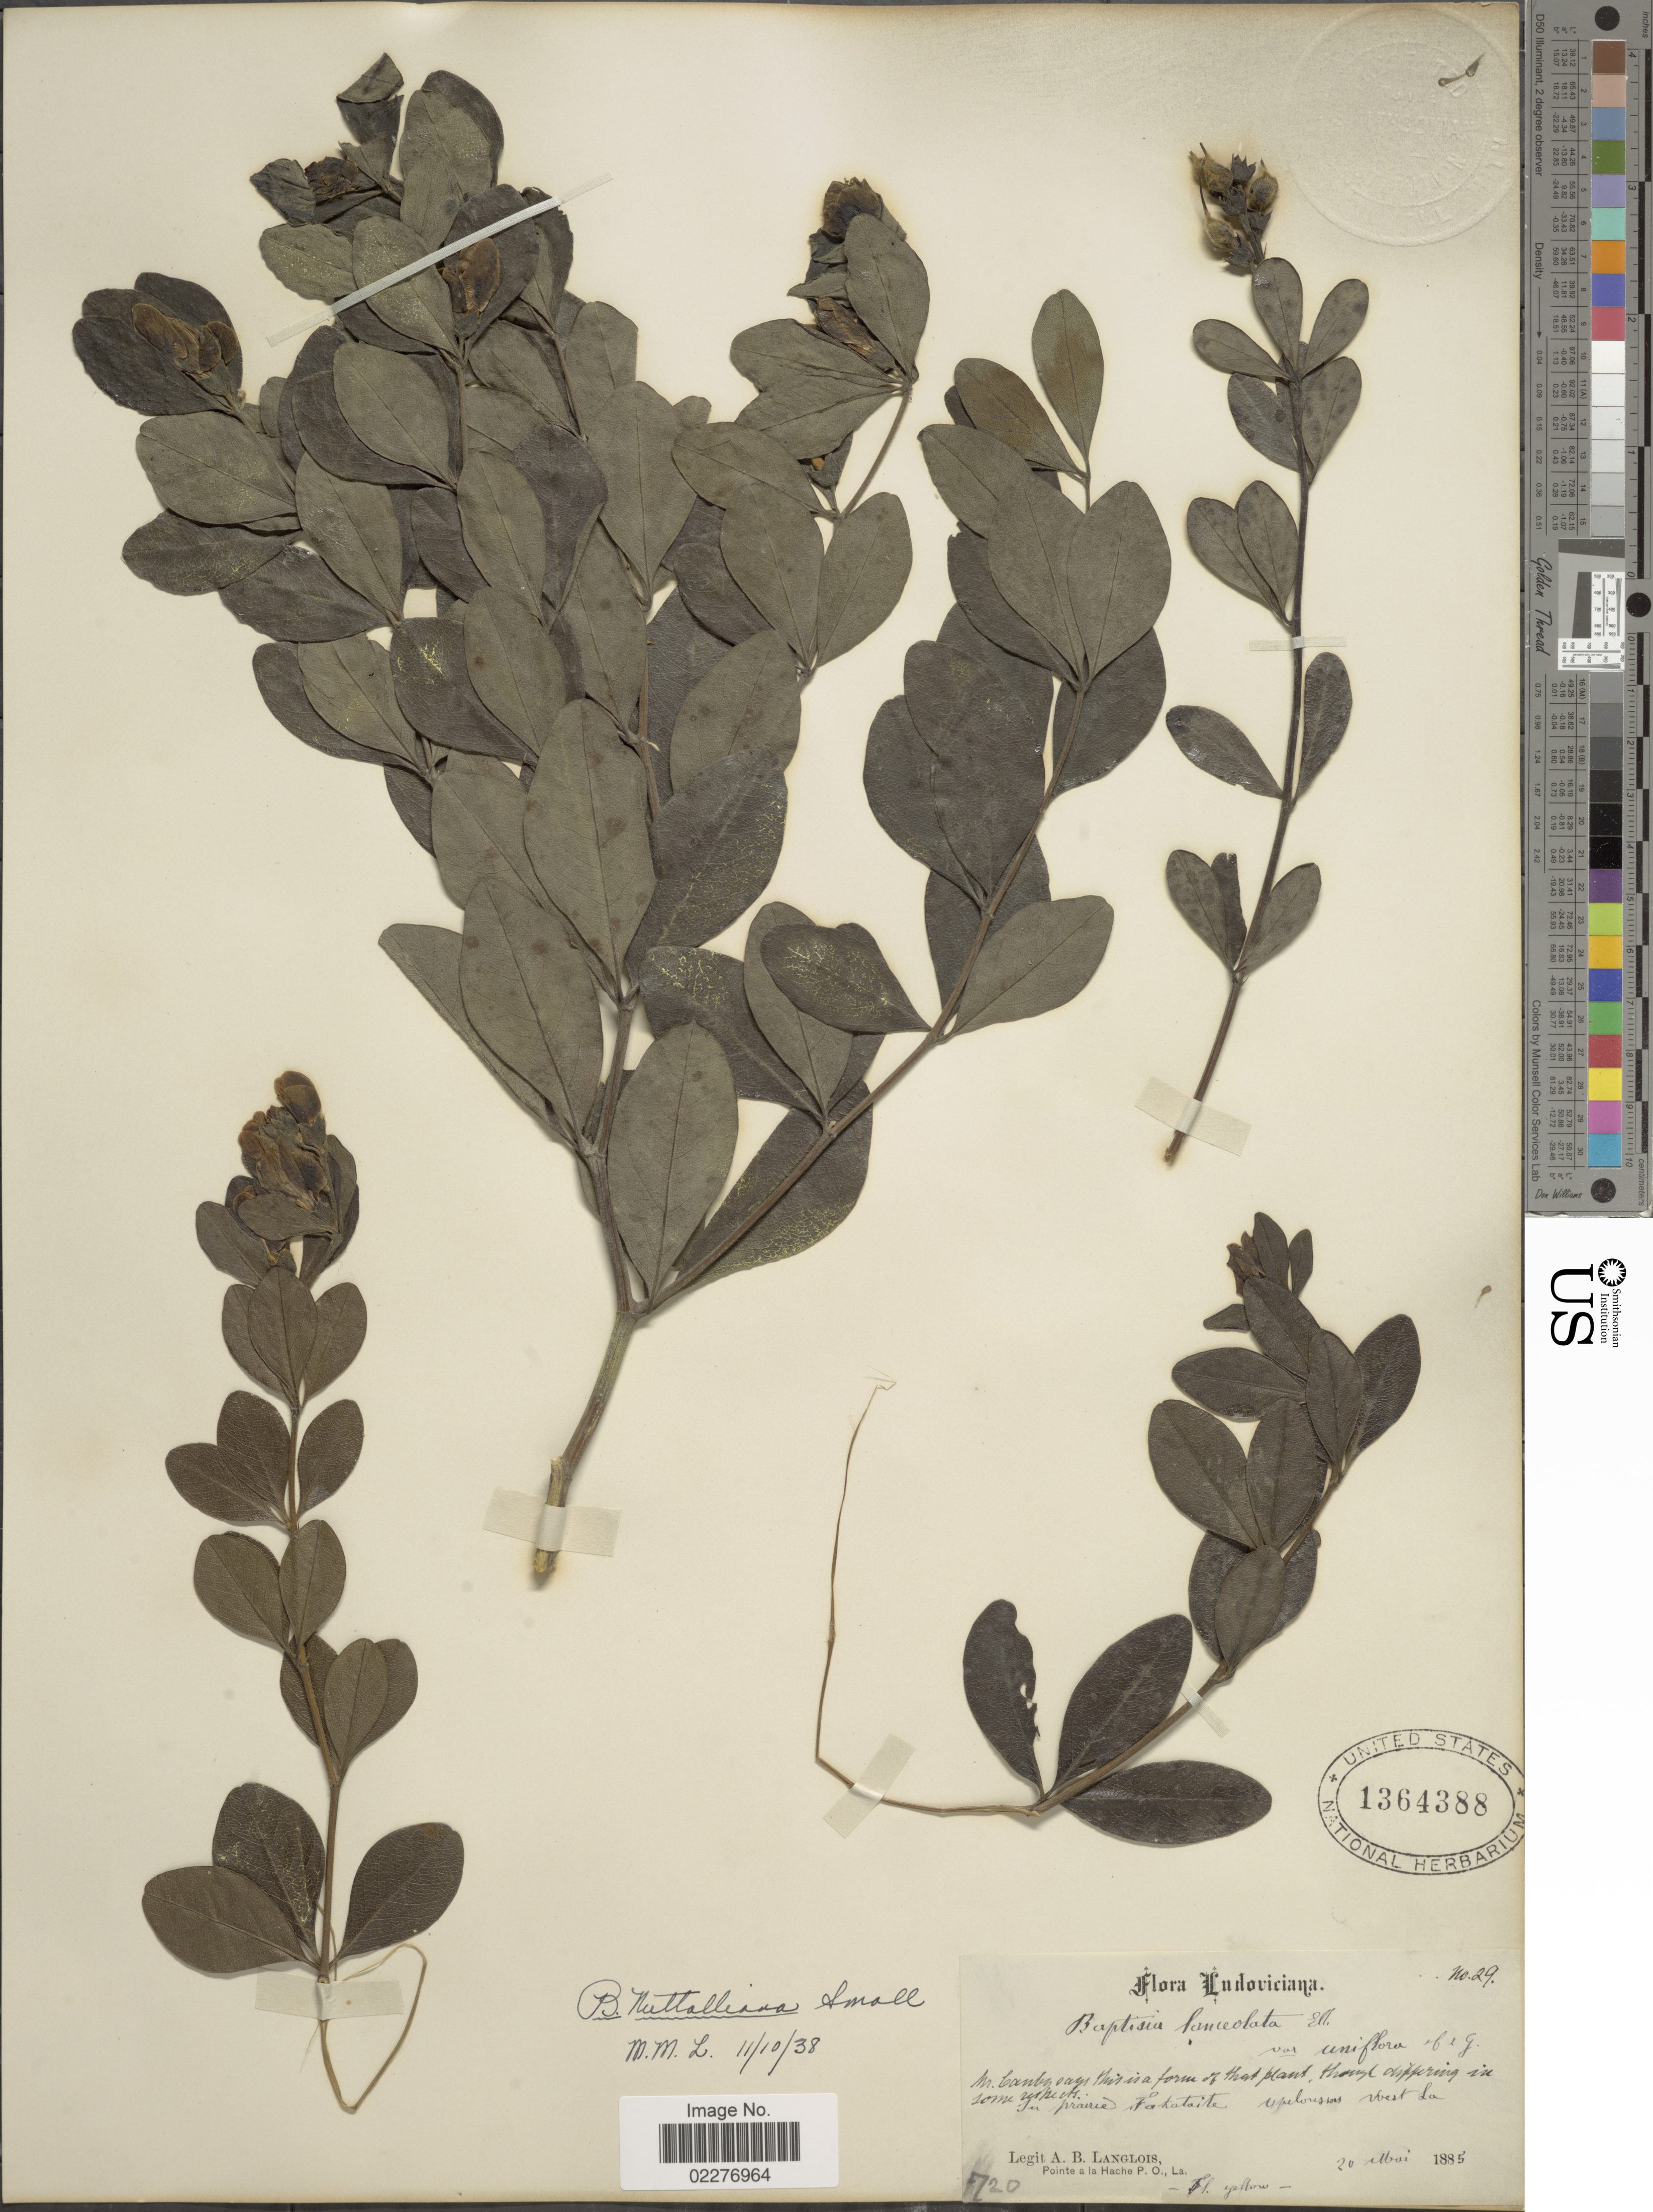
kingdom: Plantae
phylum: Tracheophyta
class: Magnoliopsida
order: Fabales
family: Fabaceae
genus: Baptisia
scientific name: Baptisia nuttalliana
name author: Small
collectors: A. Langlois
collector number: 29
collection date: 1885-05-20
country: United States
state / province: Louisiana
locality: In prairie Fakataite Opelousas west La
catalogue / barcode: US 1364388